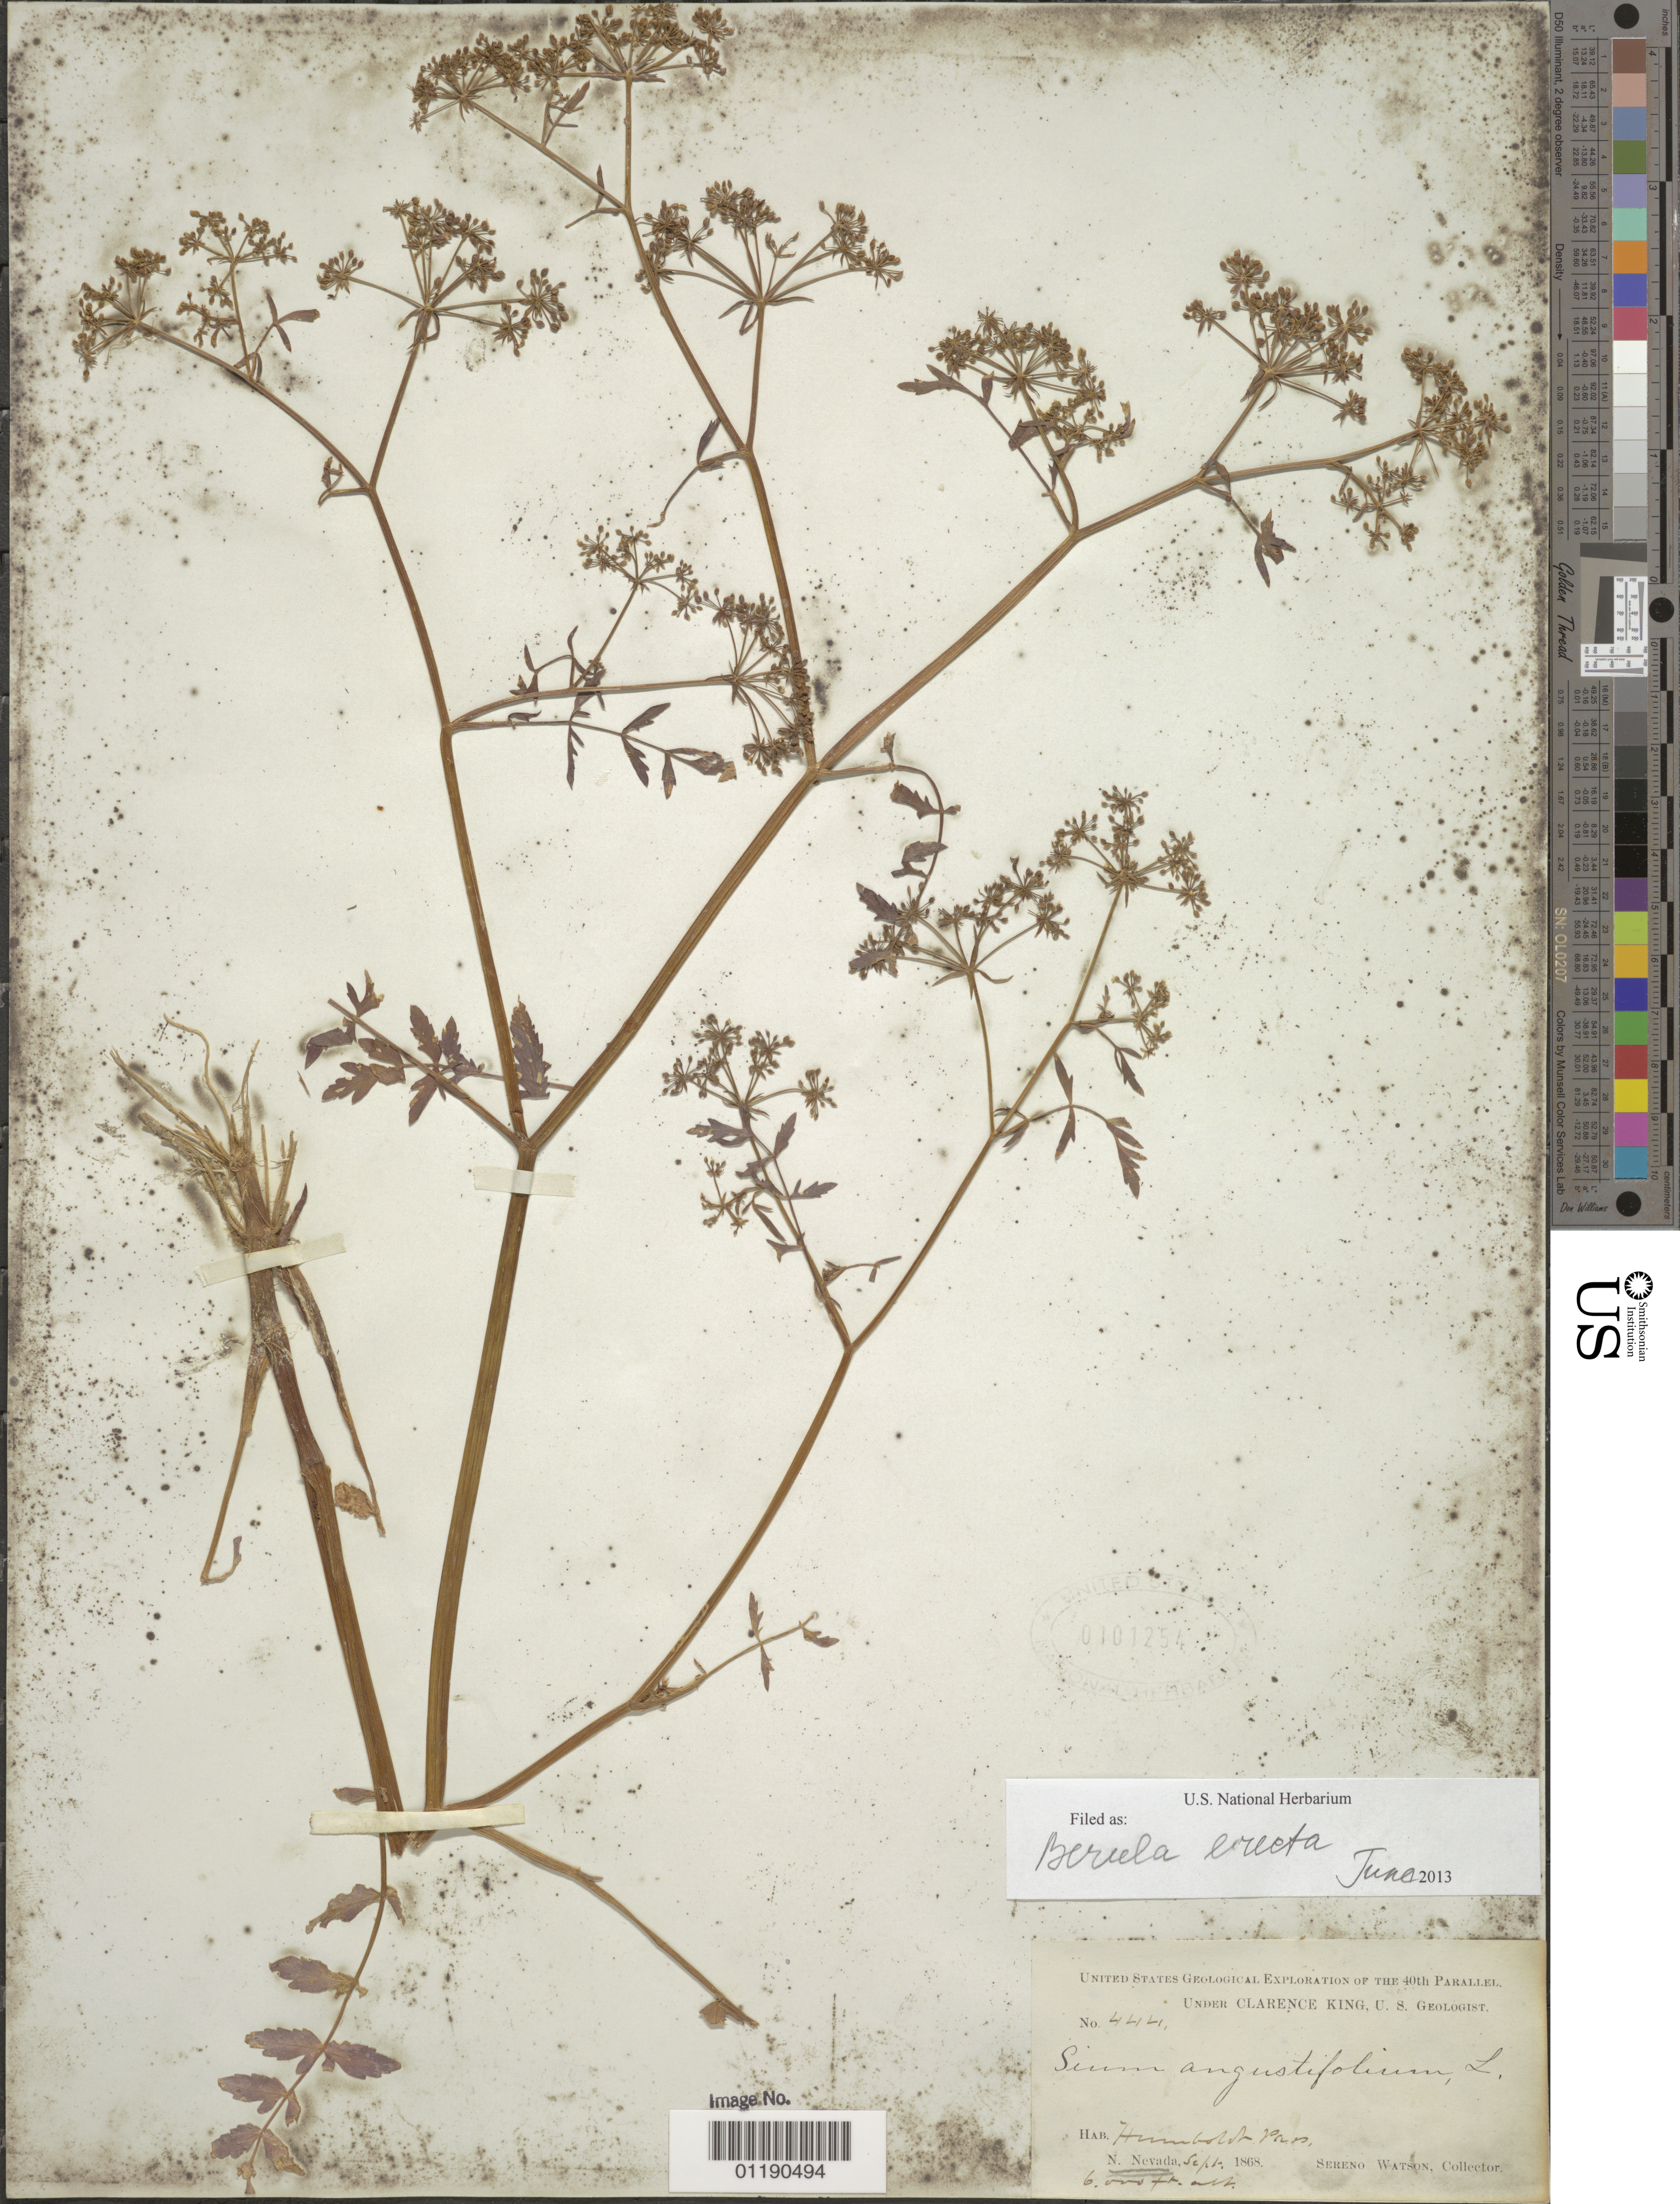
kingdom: Plantae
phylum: Tracheophyta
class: Magnoliopsida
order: Apiales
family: Apiaceae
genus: Berula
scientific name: Berula erecta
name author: (Huds.) Coville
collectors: S. Watson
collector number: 444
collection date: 1868-09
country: United States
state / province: Nevada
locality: Humboldt Pass, N. Nevada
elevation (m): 1829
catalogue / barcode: US 101254